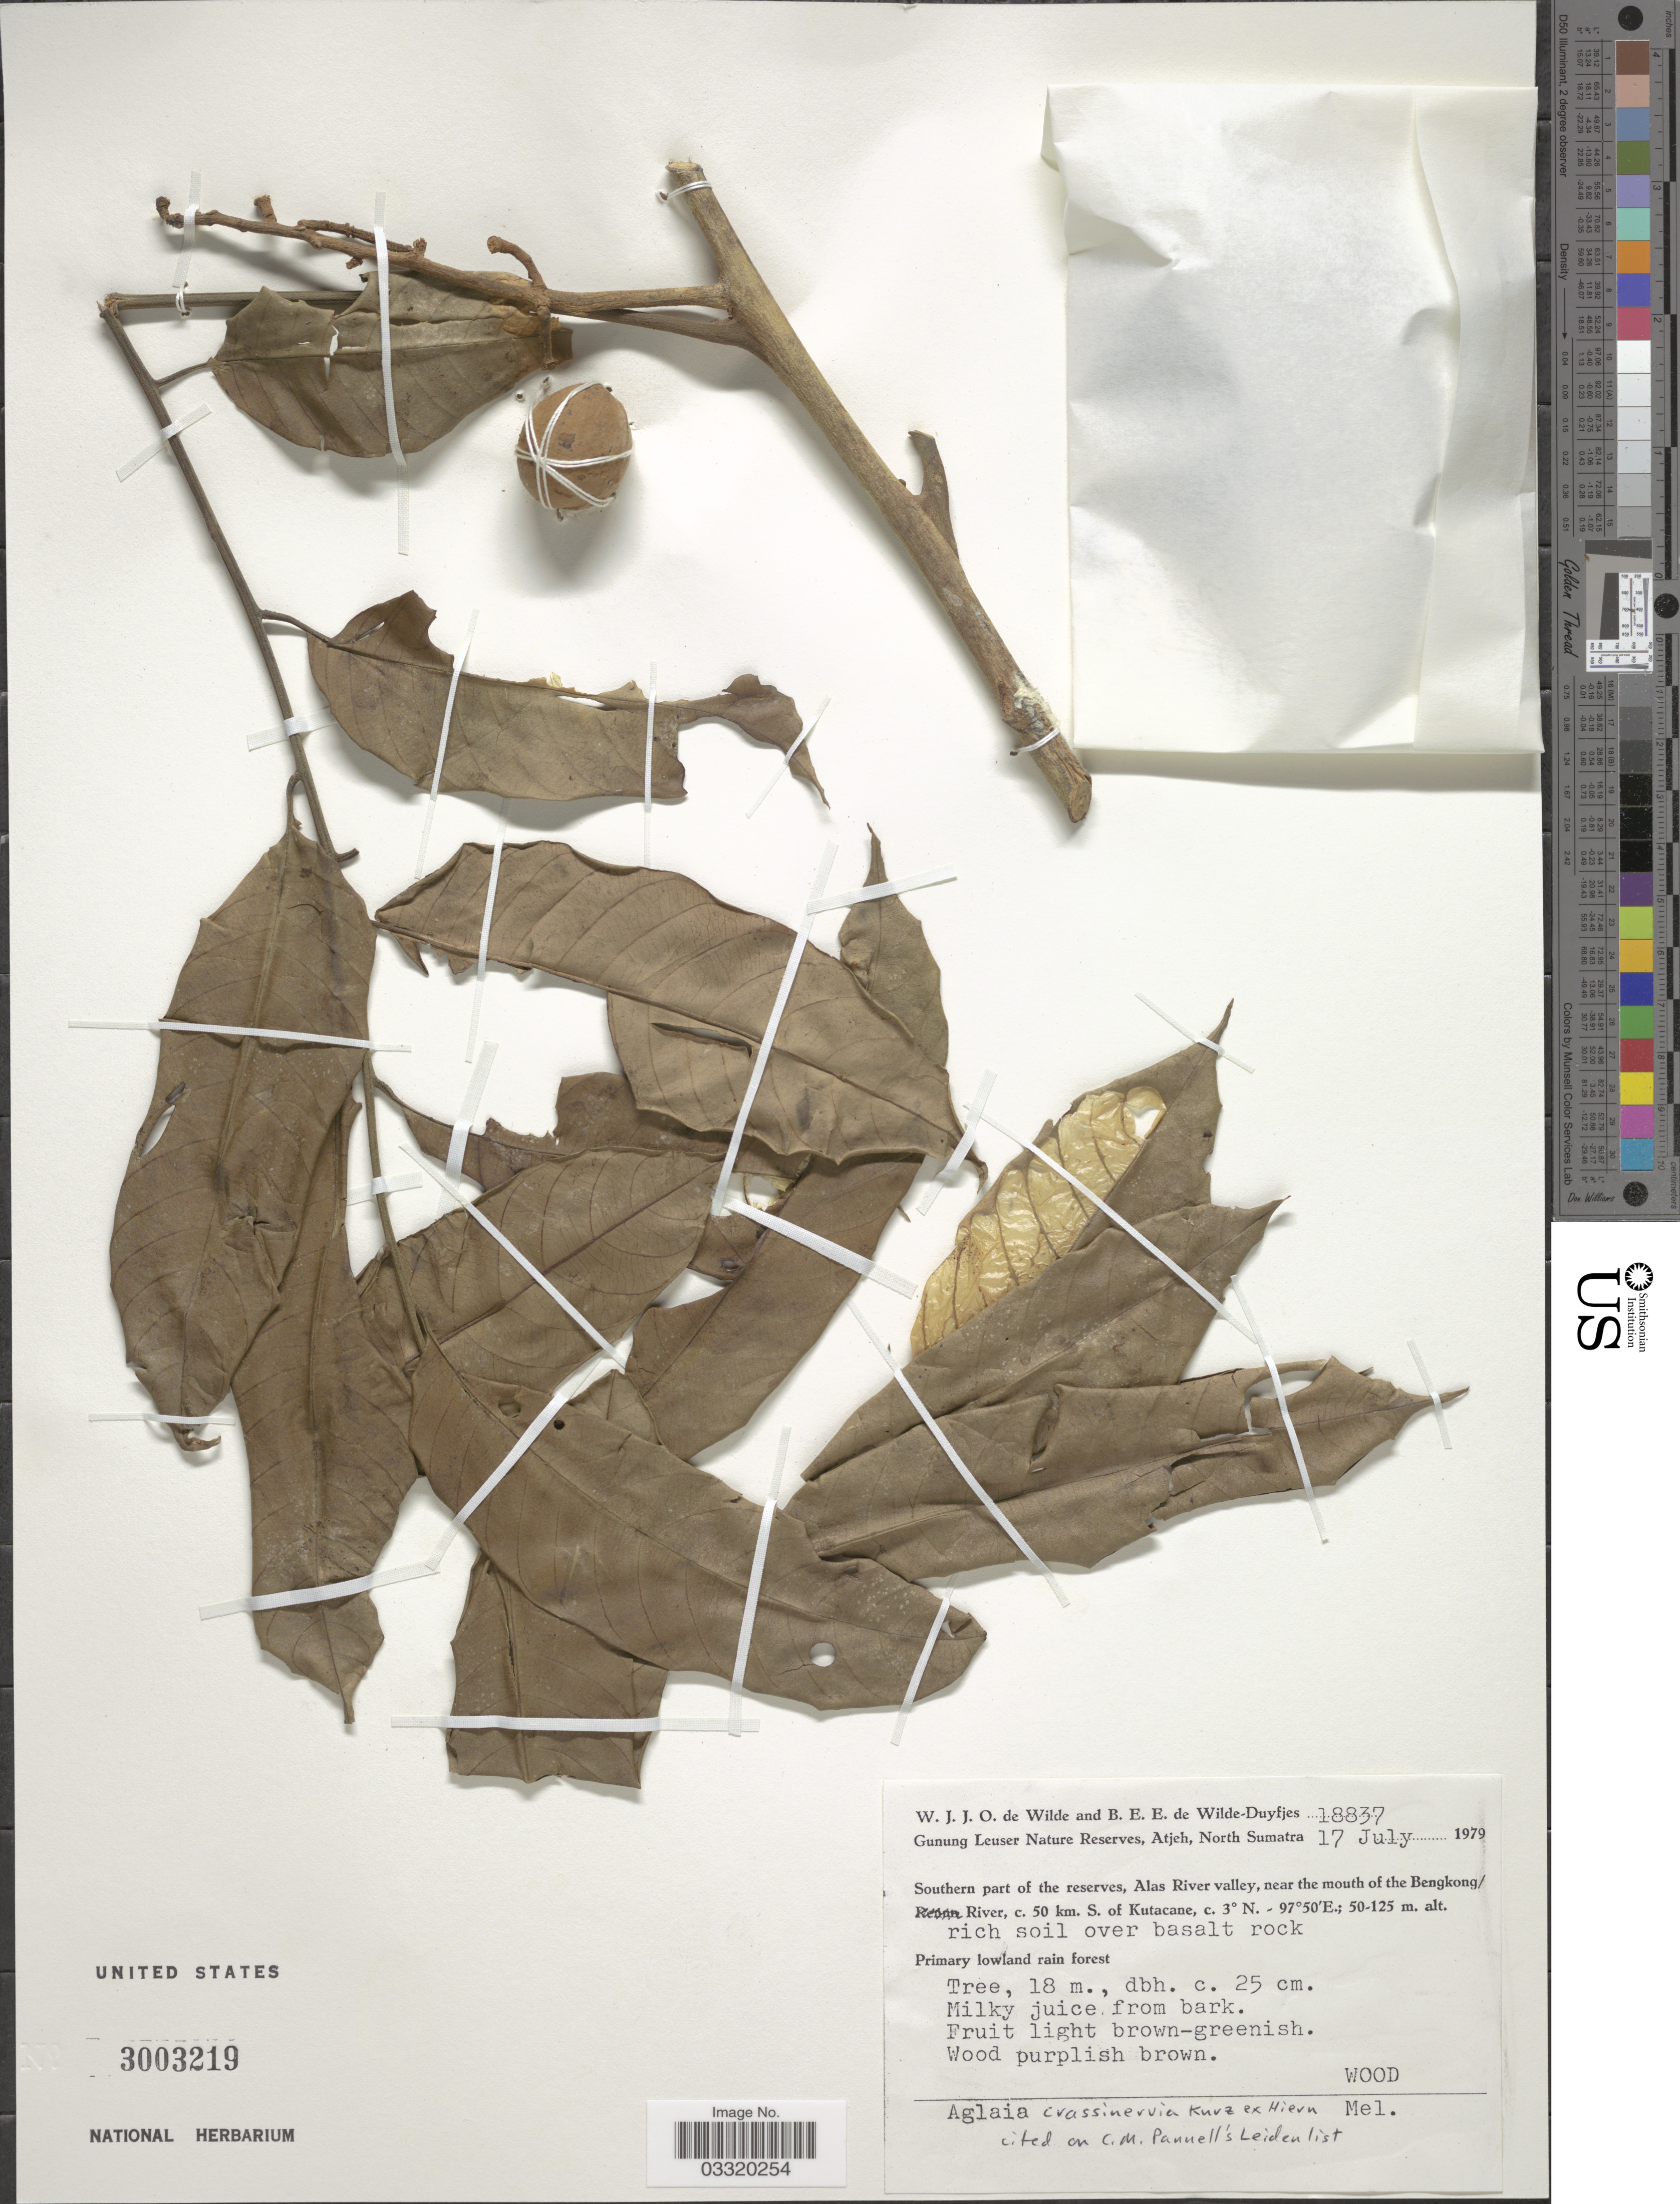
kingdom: Plantae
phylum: Tracheophyta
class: Magnoliopsida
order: Sapindales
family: Meliaceae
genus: Aglaia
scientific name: Aglaia crassinervia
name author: Kurz ex Hiern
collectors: W. J. de Wilde & B. E. de Wilde-Duyfjes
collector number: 18837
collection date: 1979-07-17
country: Indonesia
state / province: Sumatra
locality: Gunung Leuser Nature Reserves, Atjeh, North Sumatra. Southern part of the reserves, Alas River valley, near the mouth of the Bengkong/ River, c. 50 km. S. of Kutacane.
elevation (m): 50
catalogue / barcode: US 3003219